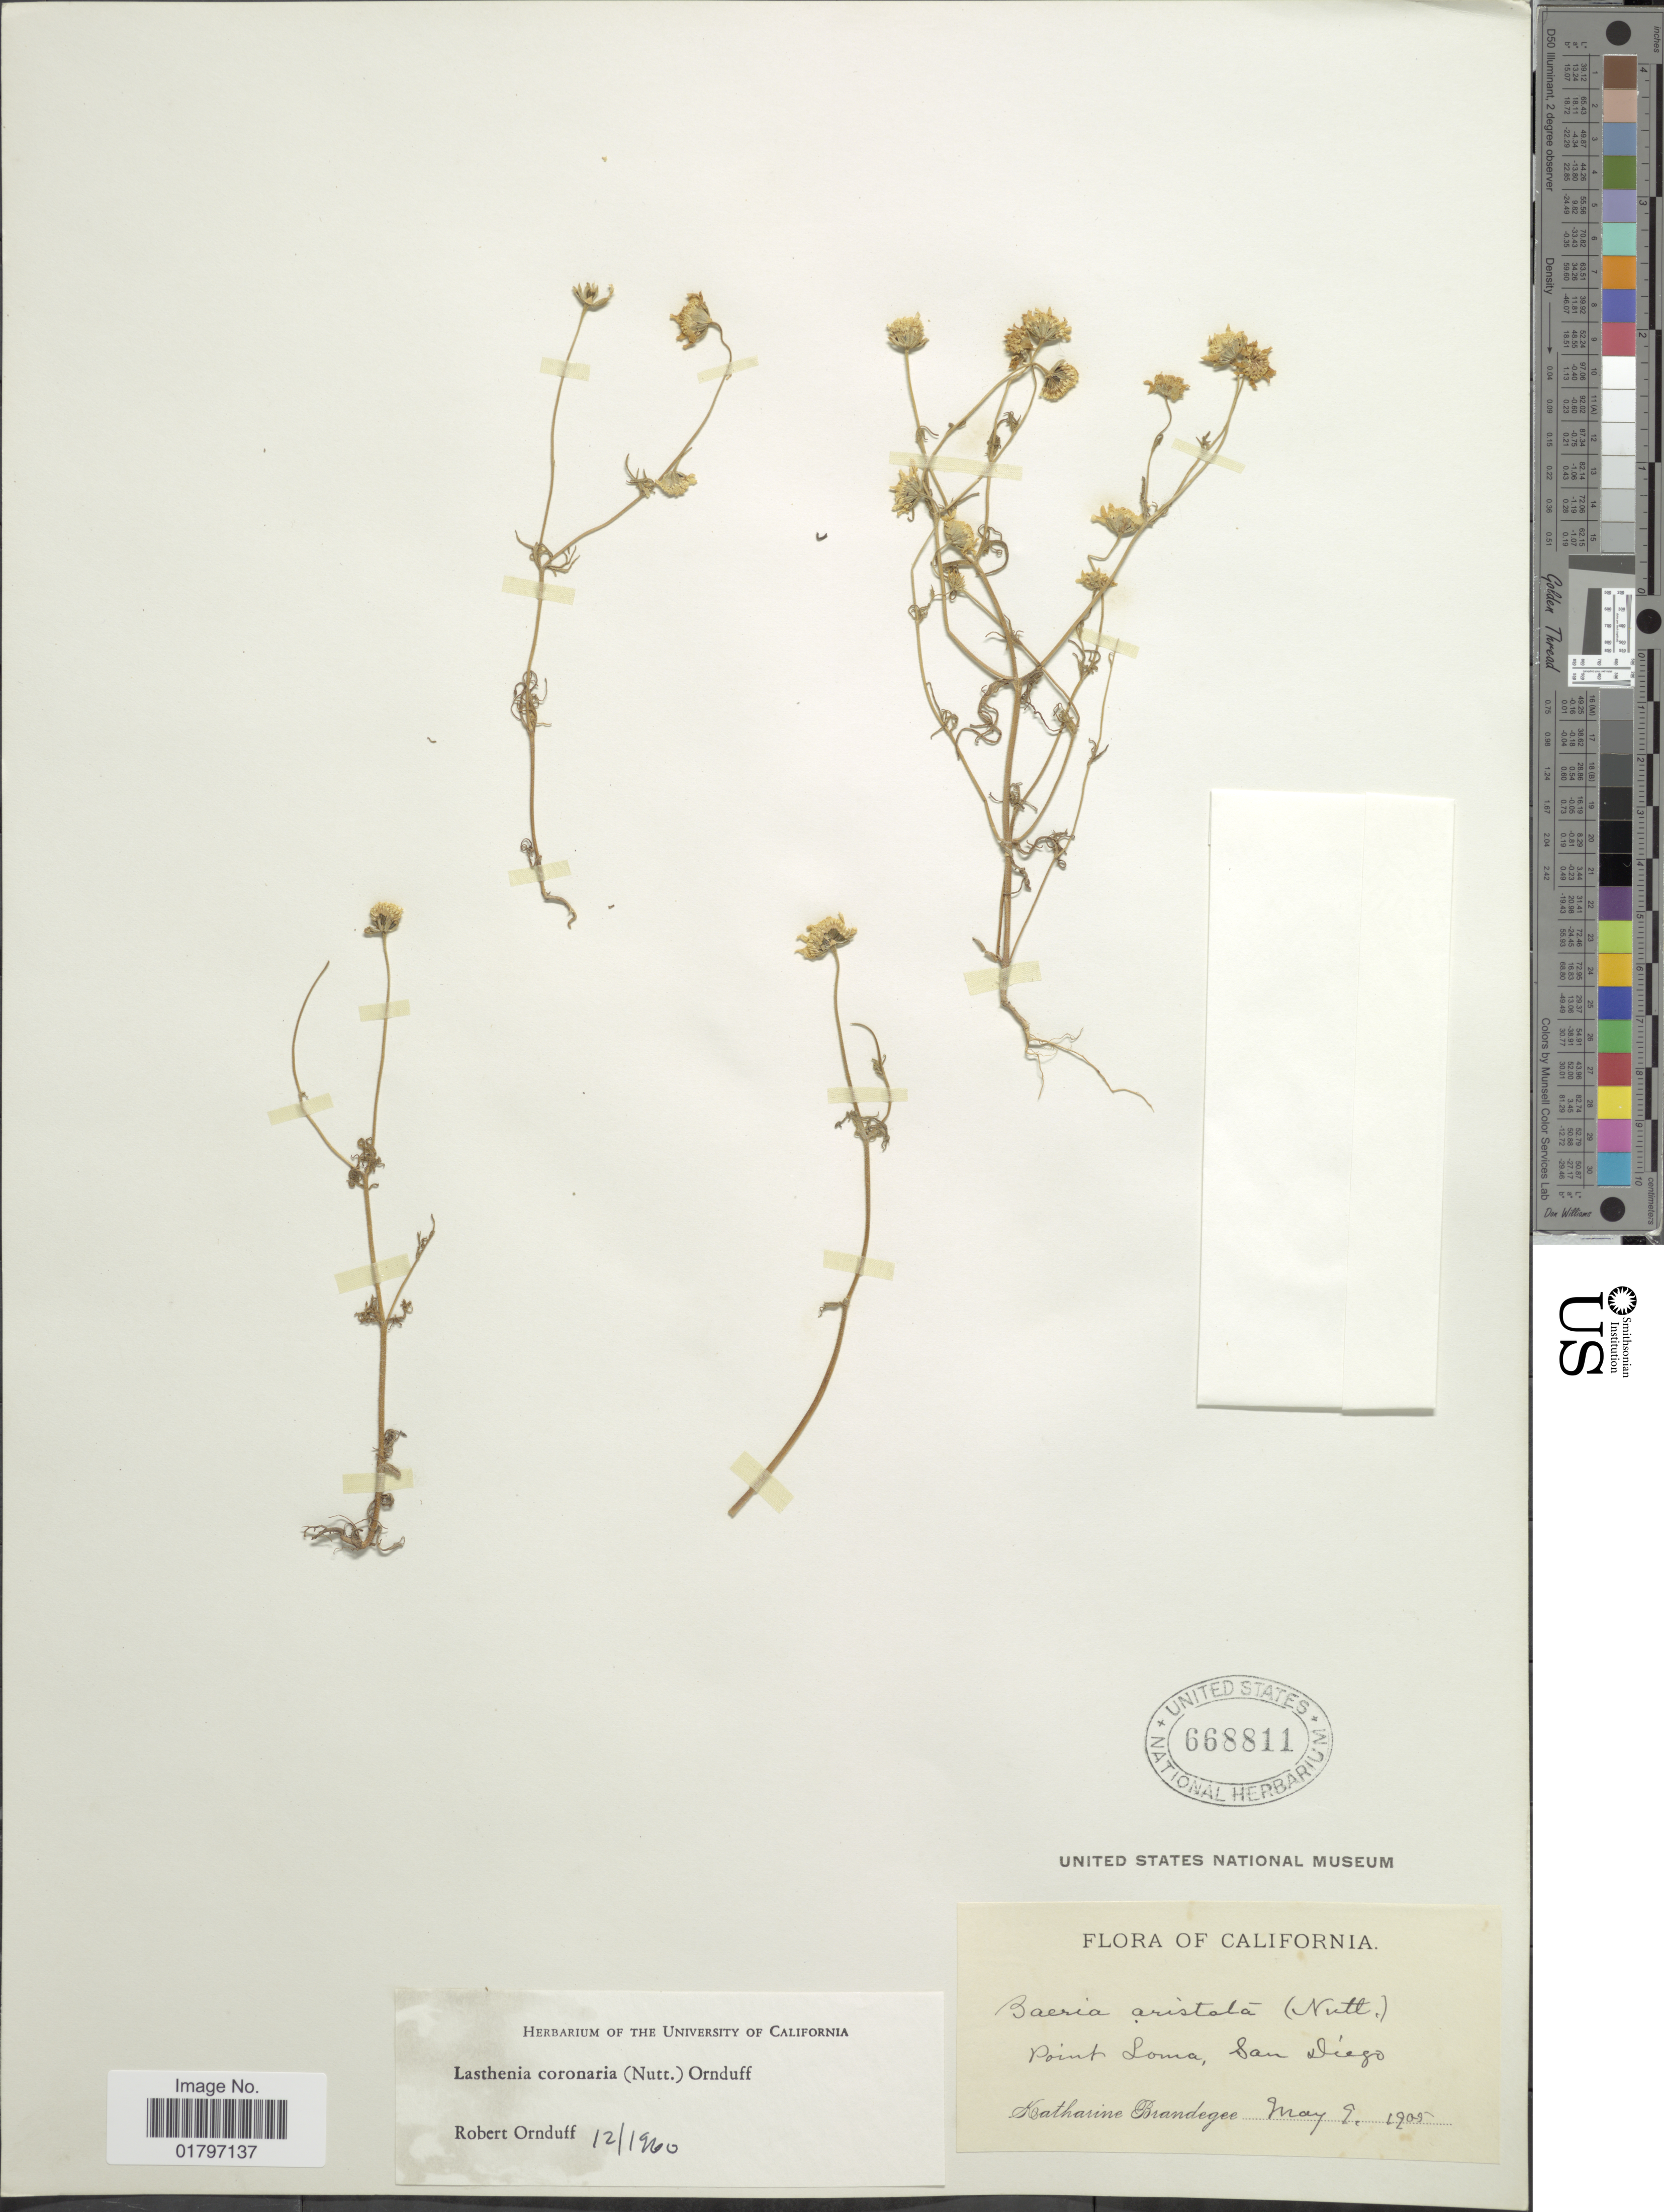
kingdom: Plantae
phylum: Tracheophyta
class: Magnoliopsida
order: Asterales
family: Asteraceae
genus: Lasthenia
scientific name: Lasthenia coronaria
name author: (Nutt.) Ornduff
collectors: M. K. Brandegee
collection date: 1905-05-09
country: United States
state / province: California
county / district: San Diego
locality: Point Loma, San Diego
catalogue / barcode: US 668811